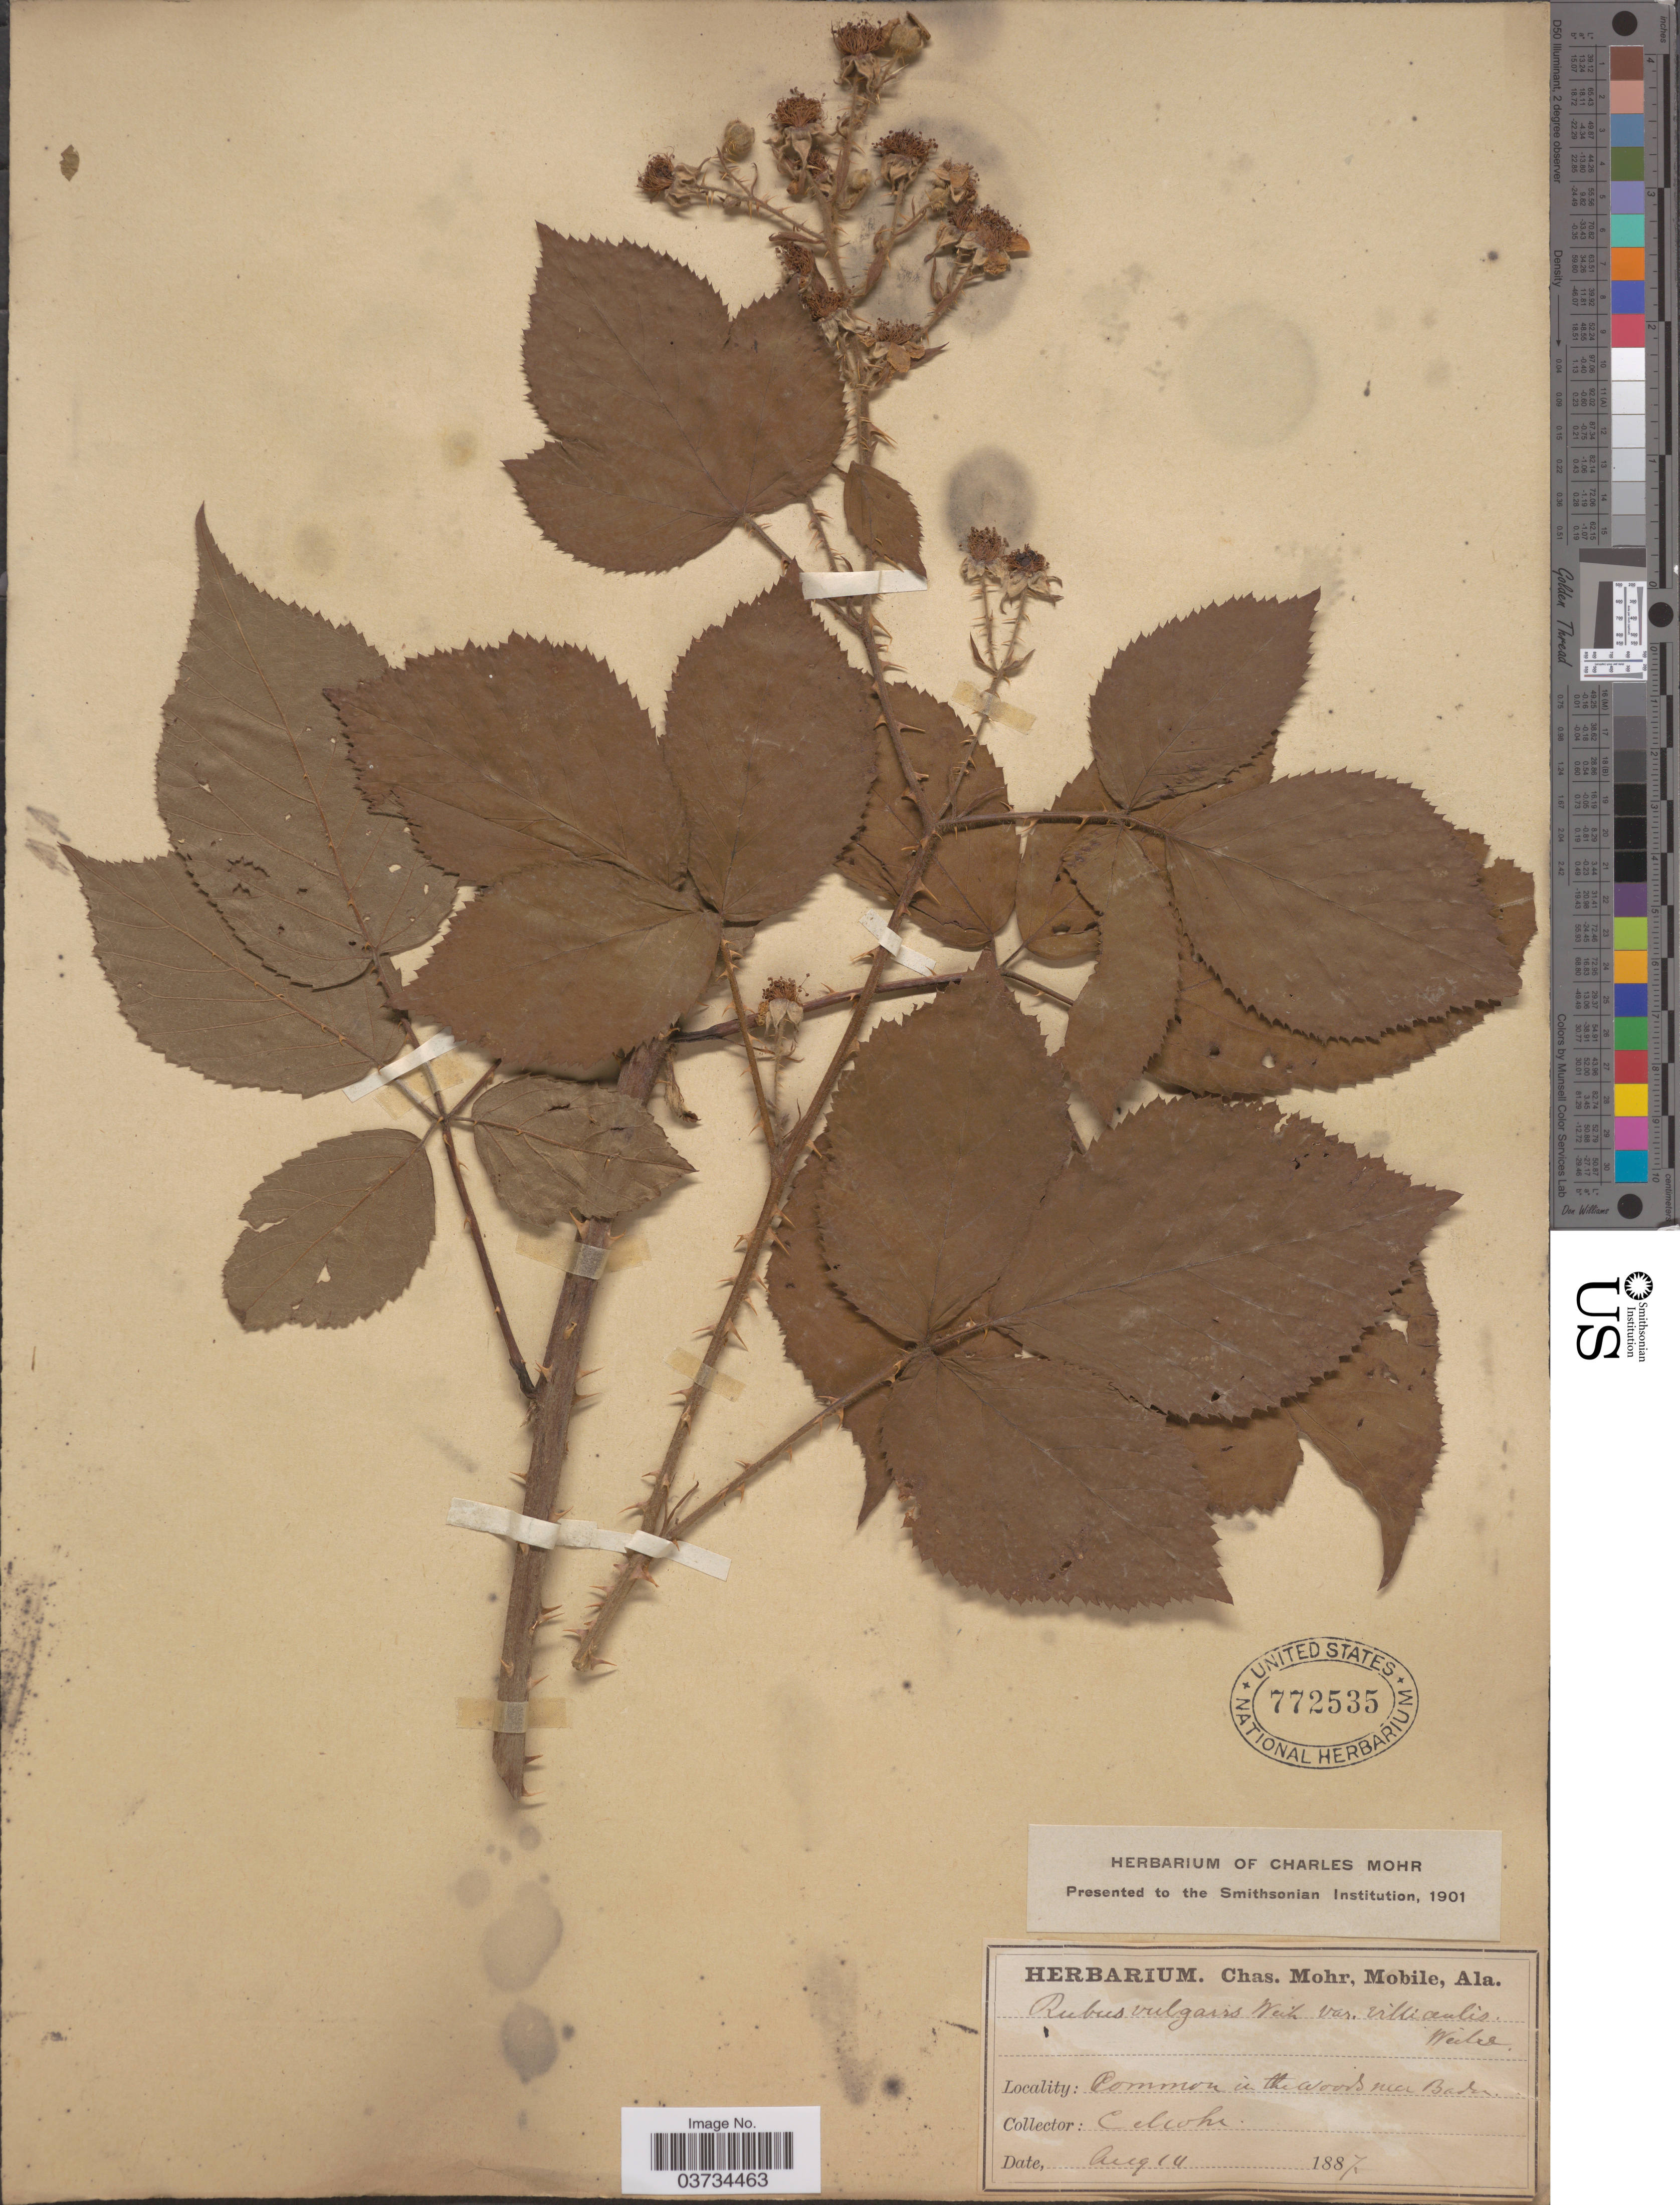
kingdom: Plantae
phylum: Tracheophyta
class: Magnoliopsida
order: Rosales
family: Rosaceae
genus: Rubus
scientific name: Rubus gracilis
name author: Roxb.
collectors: Mohr, C. T. (herbarium)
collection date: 1887-08-14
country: Germany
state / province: Baden-Württemberg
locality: Woods near Baden.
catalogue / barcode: US 772535